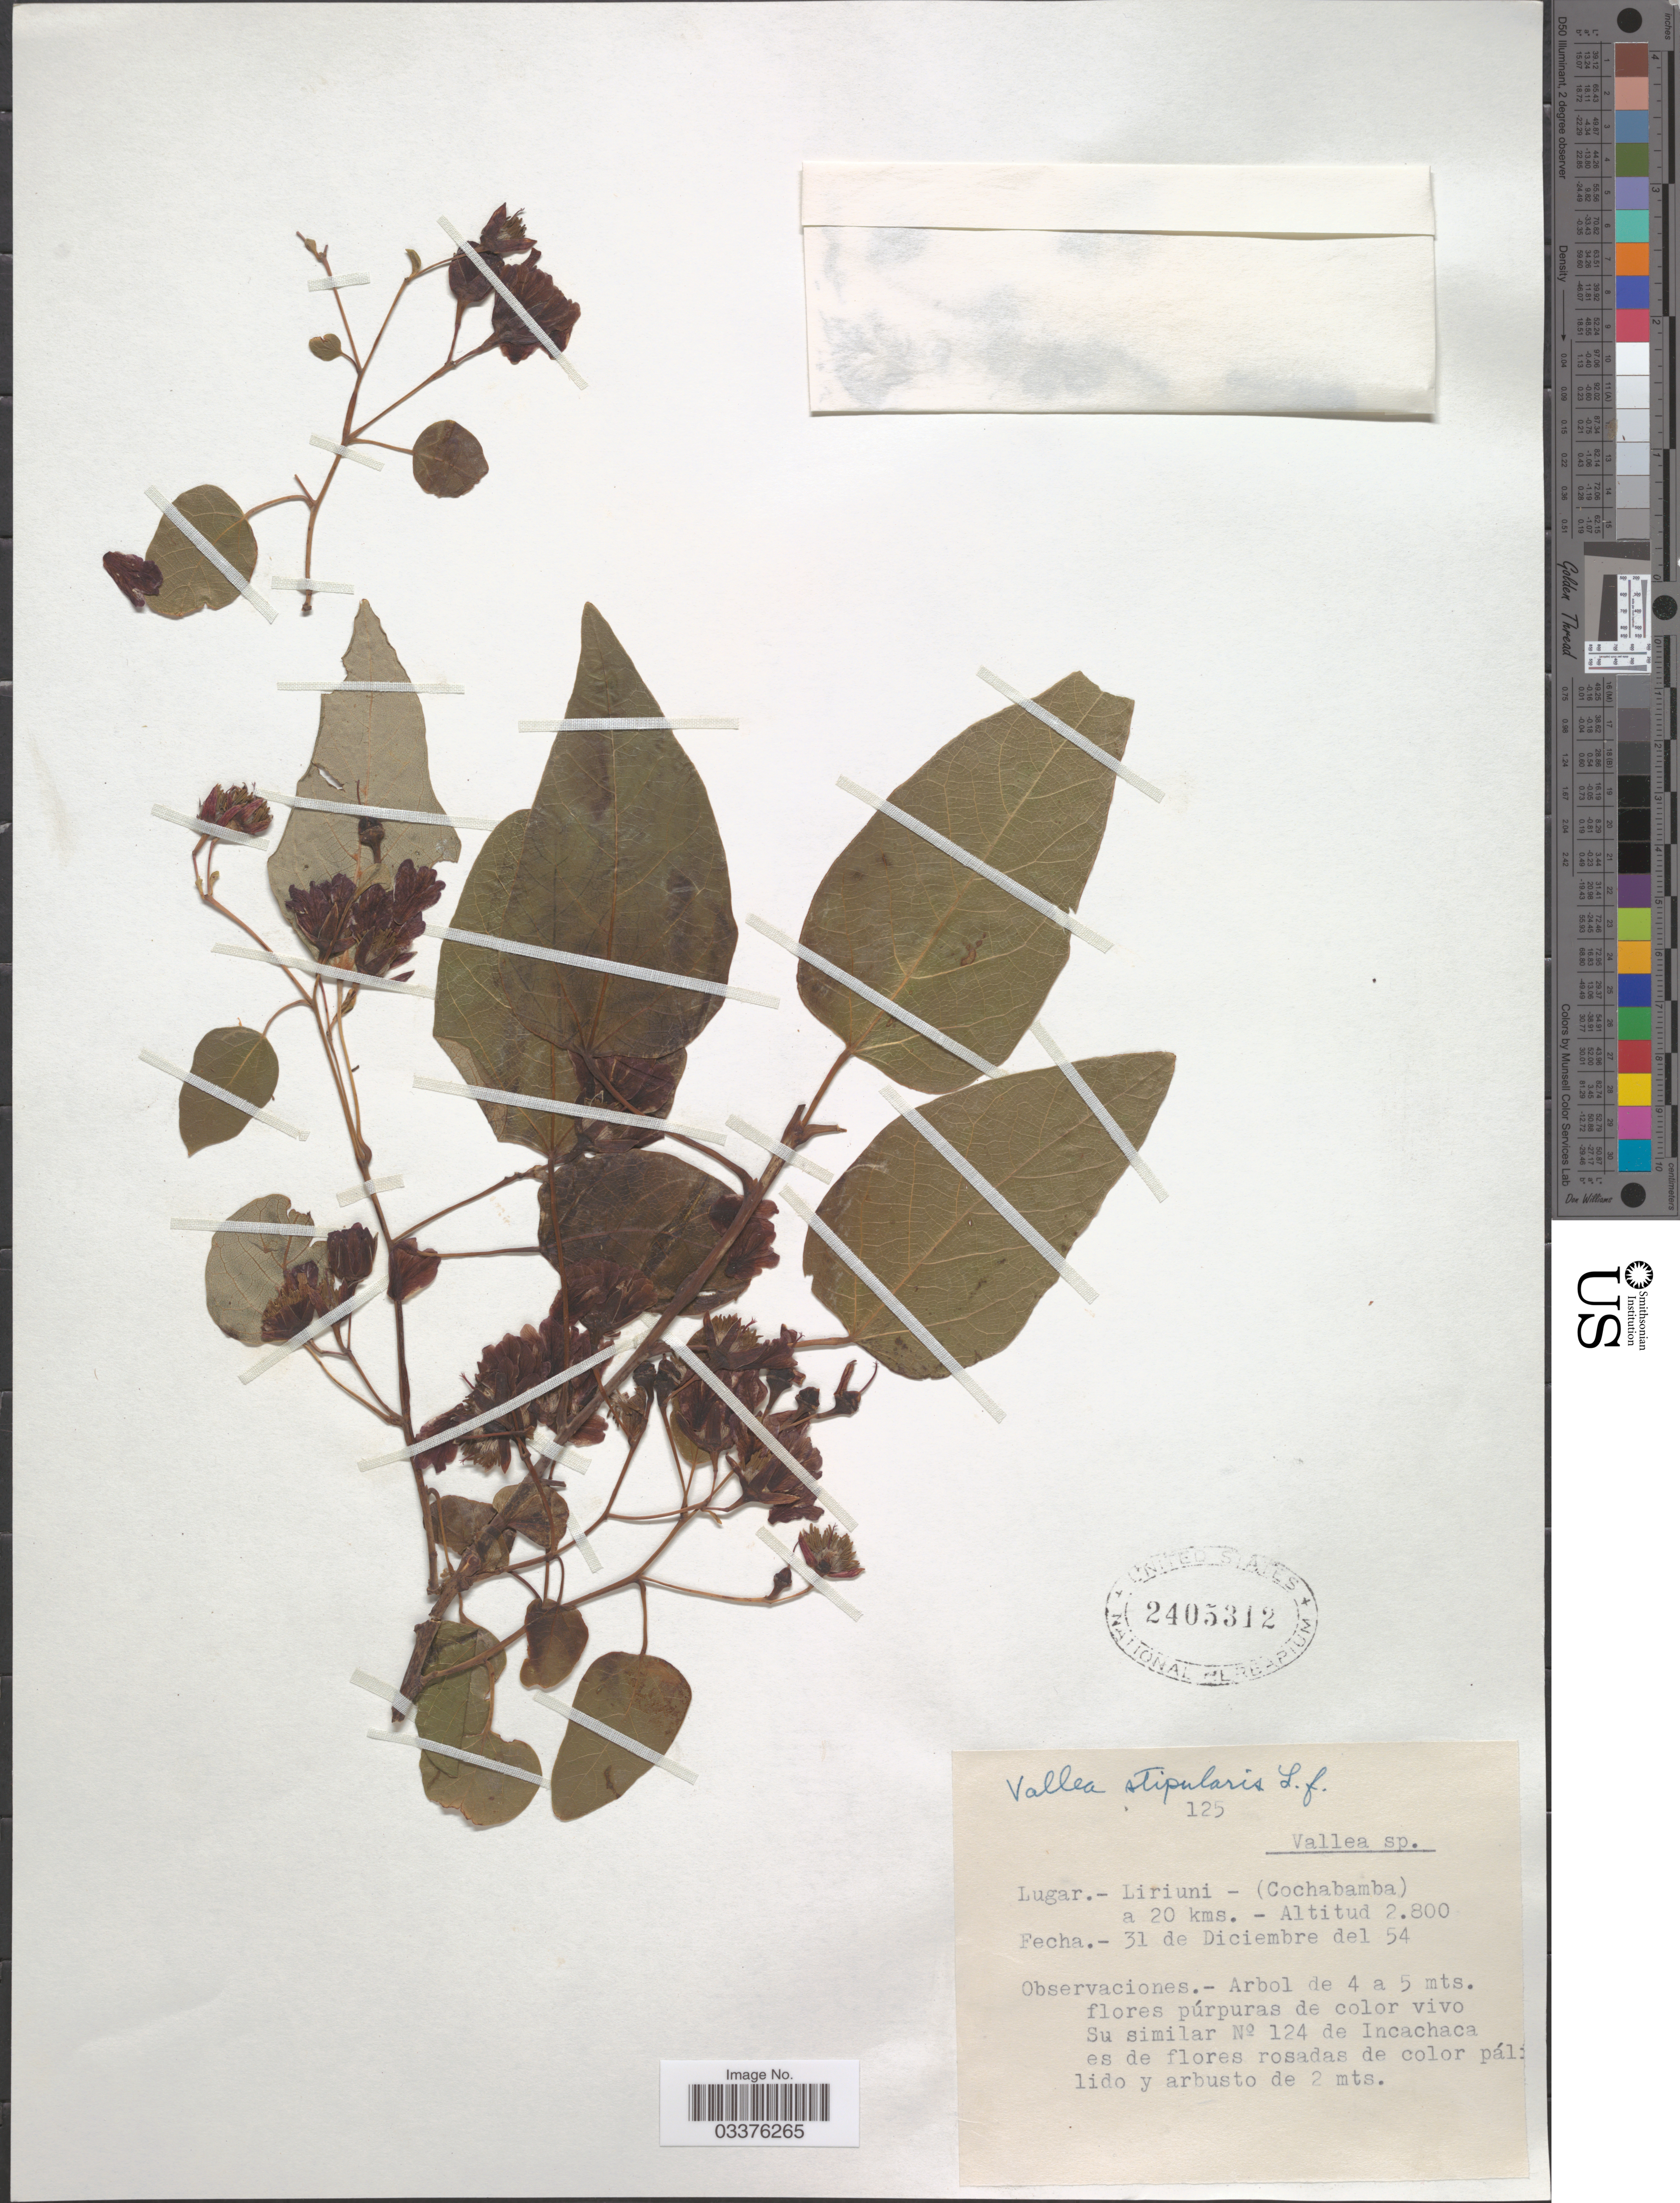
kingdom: Plantae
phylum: Tracheophyta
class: Magnoliopsida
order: Oxalidales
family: Elaeocarpaceae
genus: Vallea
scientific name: Vallea stipularis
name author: L. f.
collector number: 125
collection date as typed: Transcribed d/m/y: 31/12/54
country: Bolivia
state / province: Cochabamba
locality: Liriuni - (Cochabamba) a 20 kms.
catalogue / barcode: US 2405312